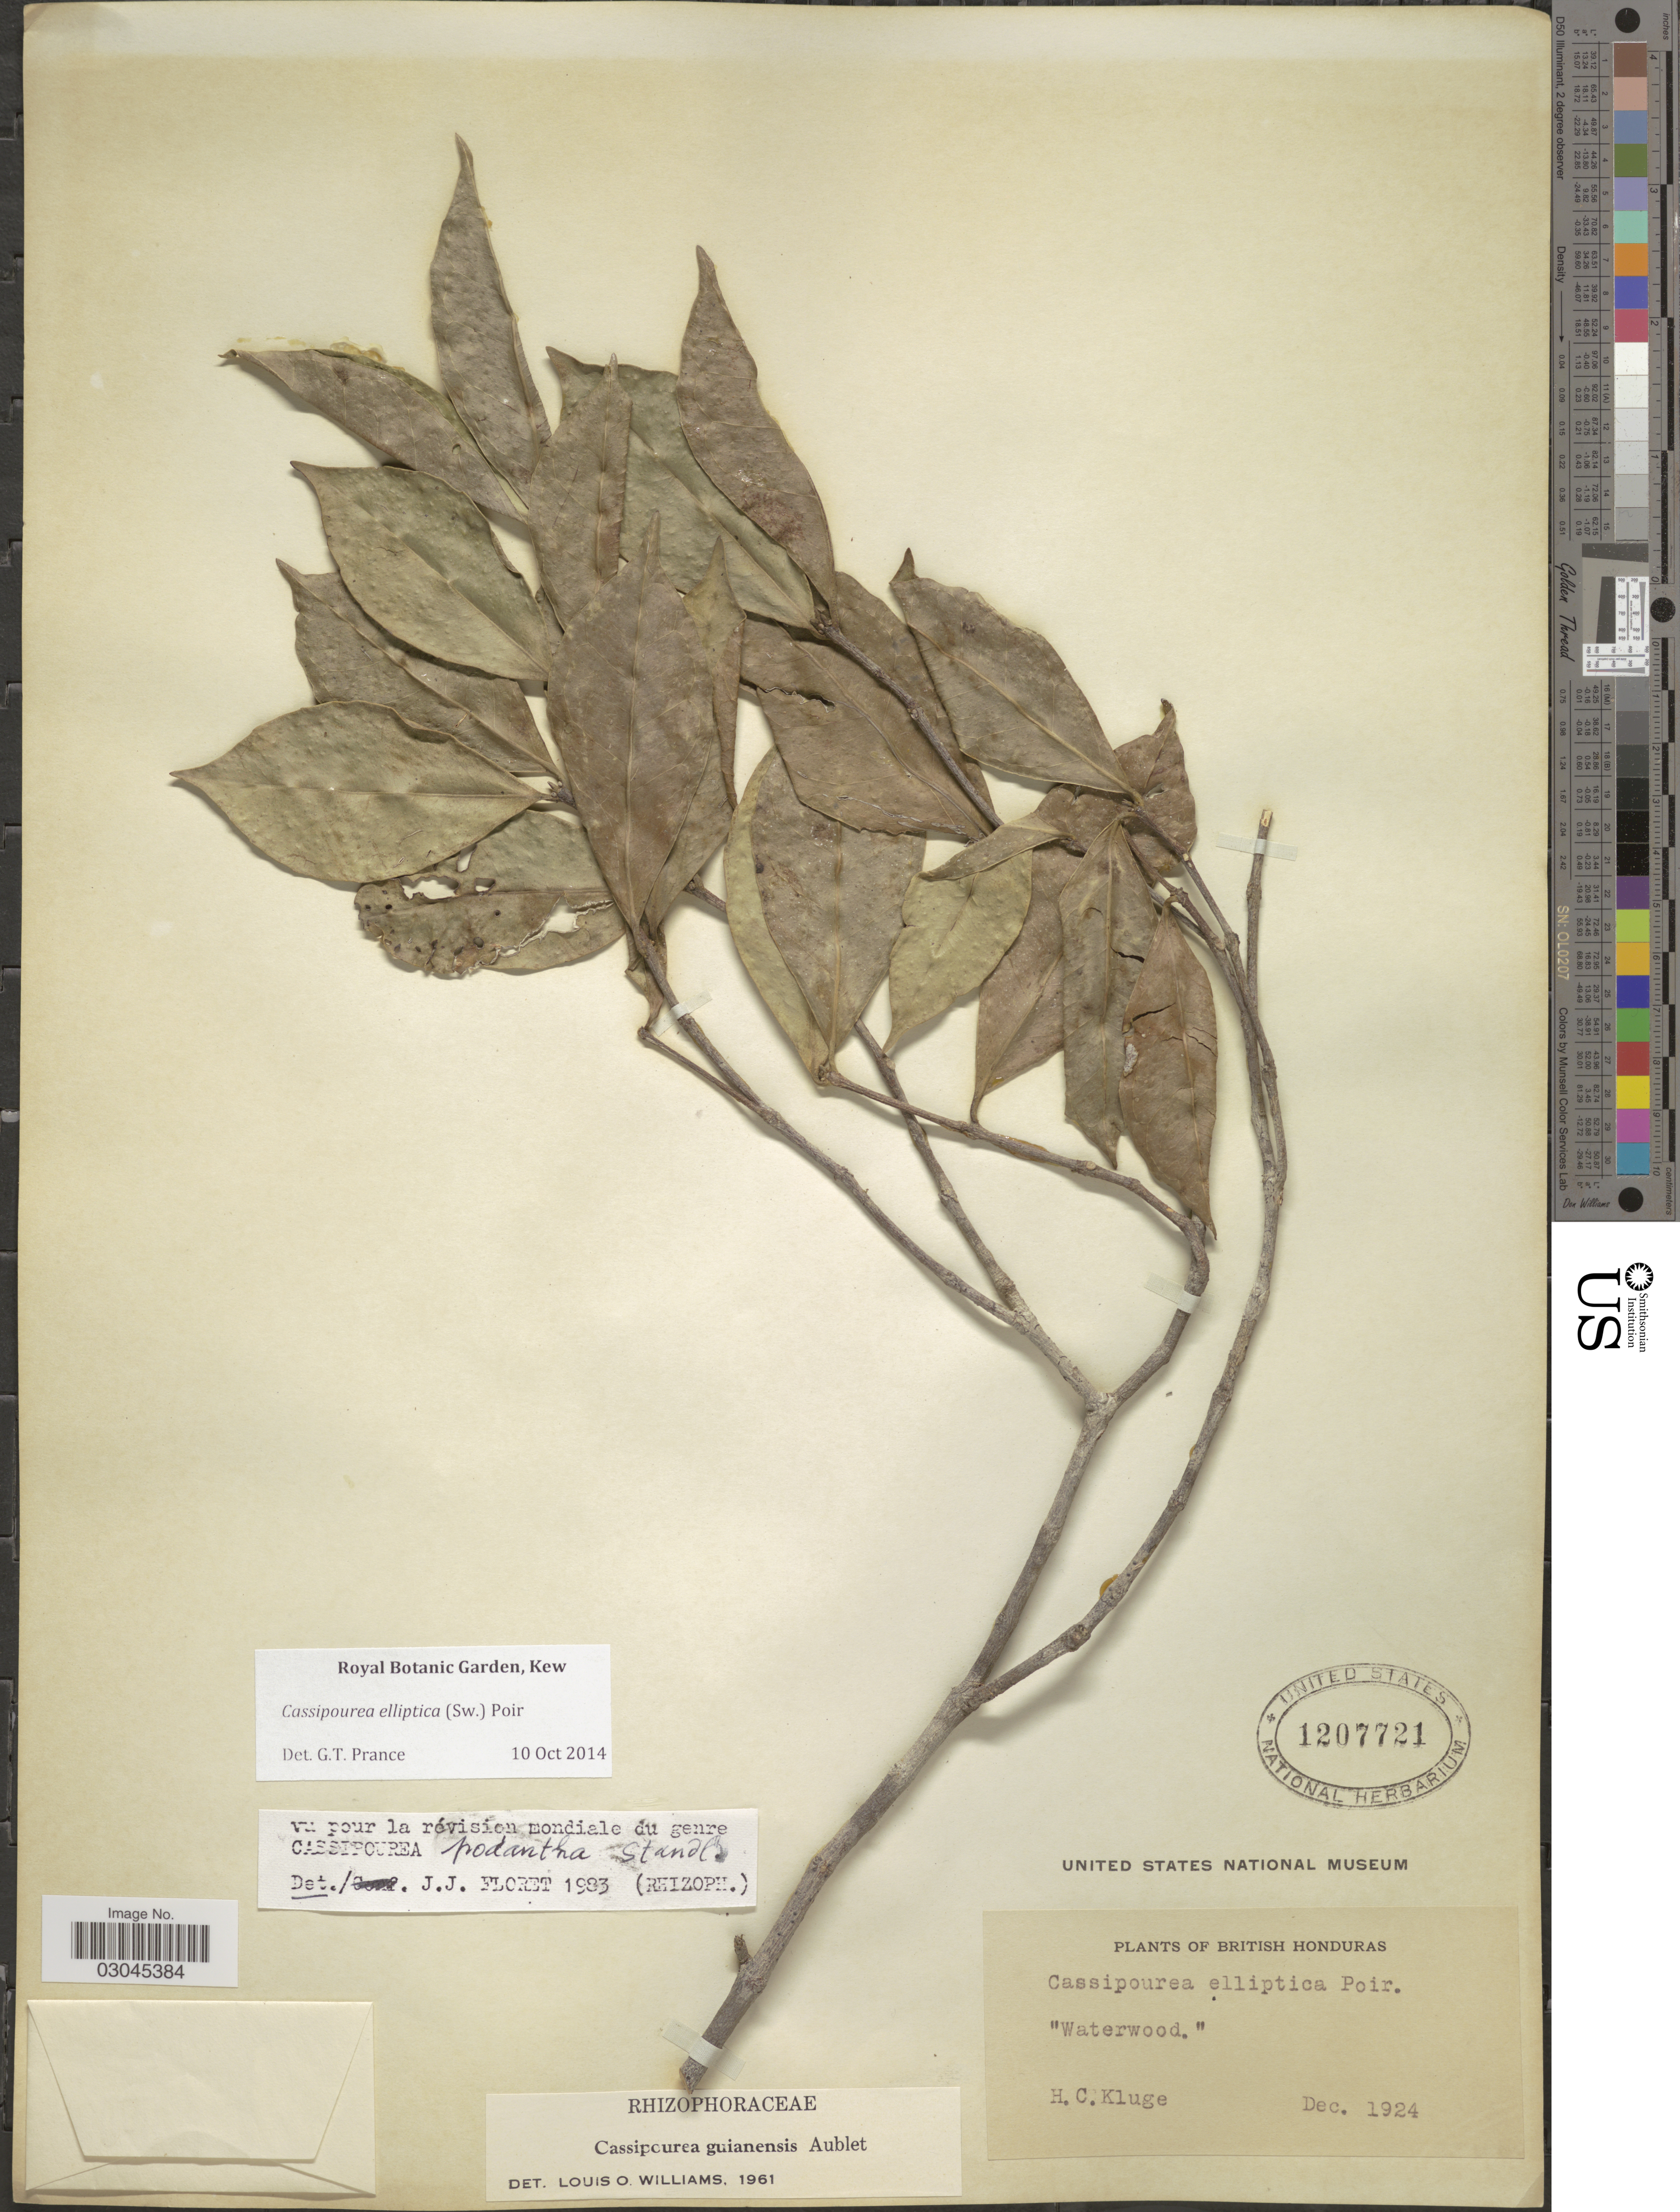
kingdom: Plantae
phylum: Tracheophyta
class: Magnoliopsida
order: Malpighiales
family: Rhizophoraceae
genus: Cassipourea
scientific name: Cassipourea elliptica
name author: (Sw.) Poir.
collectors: H. C. Kluge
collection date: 1924-12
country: Belize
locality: British Honduras. "Waterwood".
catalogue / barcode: US 1207721